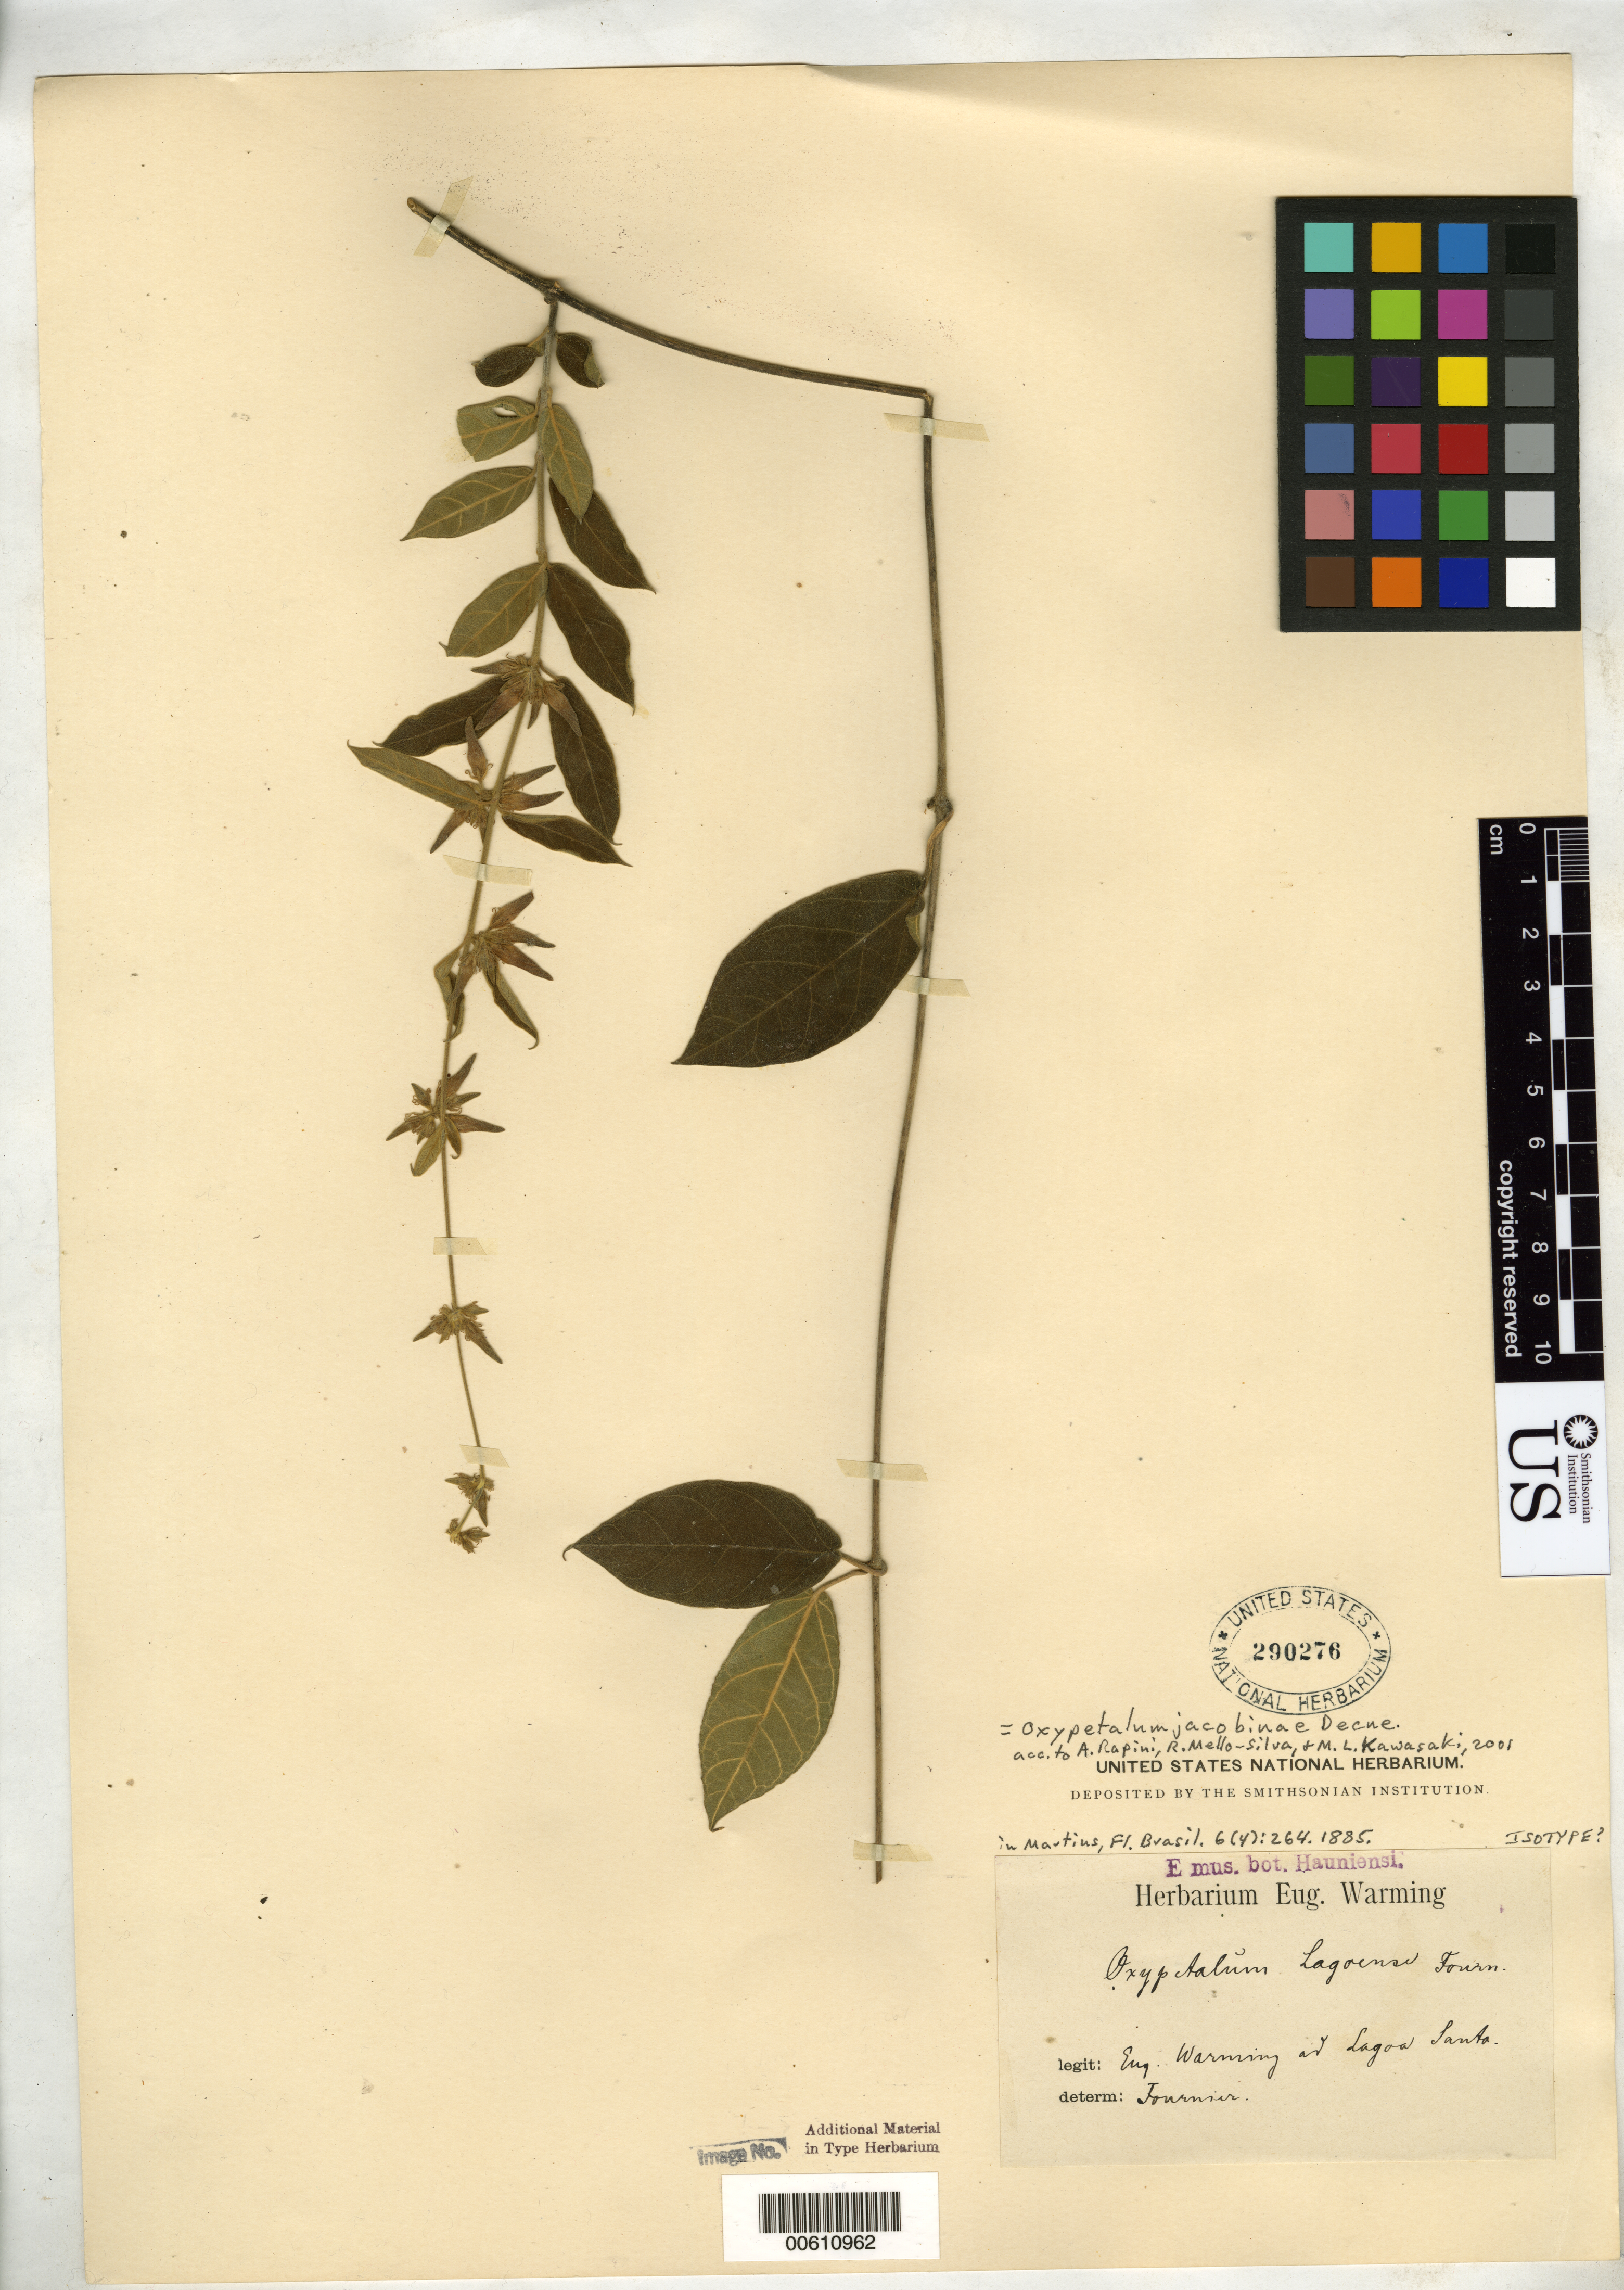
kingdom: Plantae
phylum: Tracheophyta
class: Magnoliopsida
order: Gentianales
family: Apocynaceae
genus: Oxypetalum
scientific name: Oxypetalum lagoense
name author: E. Fourn. in Mart.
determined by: Fournier, --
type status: Type Collection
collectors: E. Warming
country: Brazil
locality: At Lagoa Santa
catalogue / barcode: US 290276